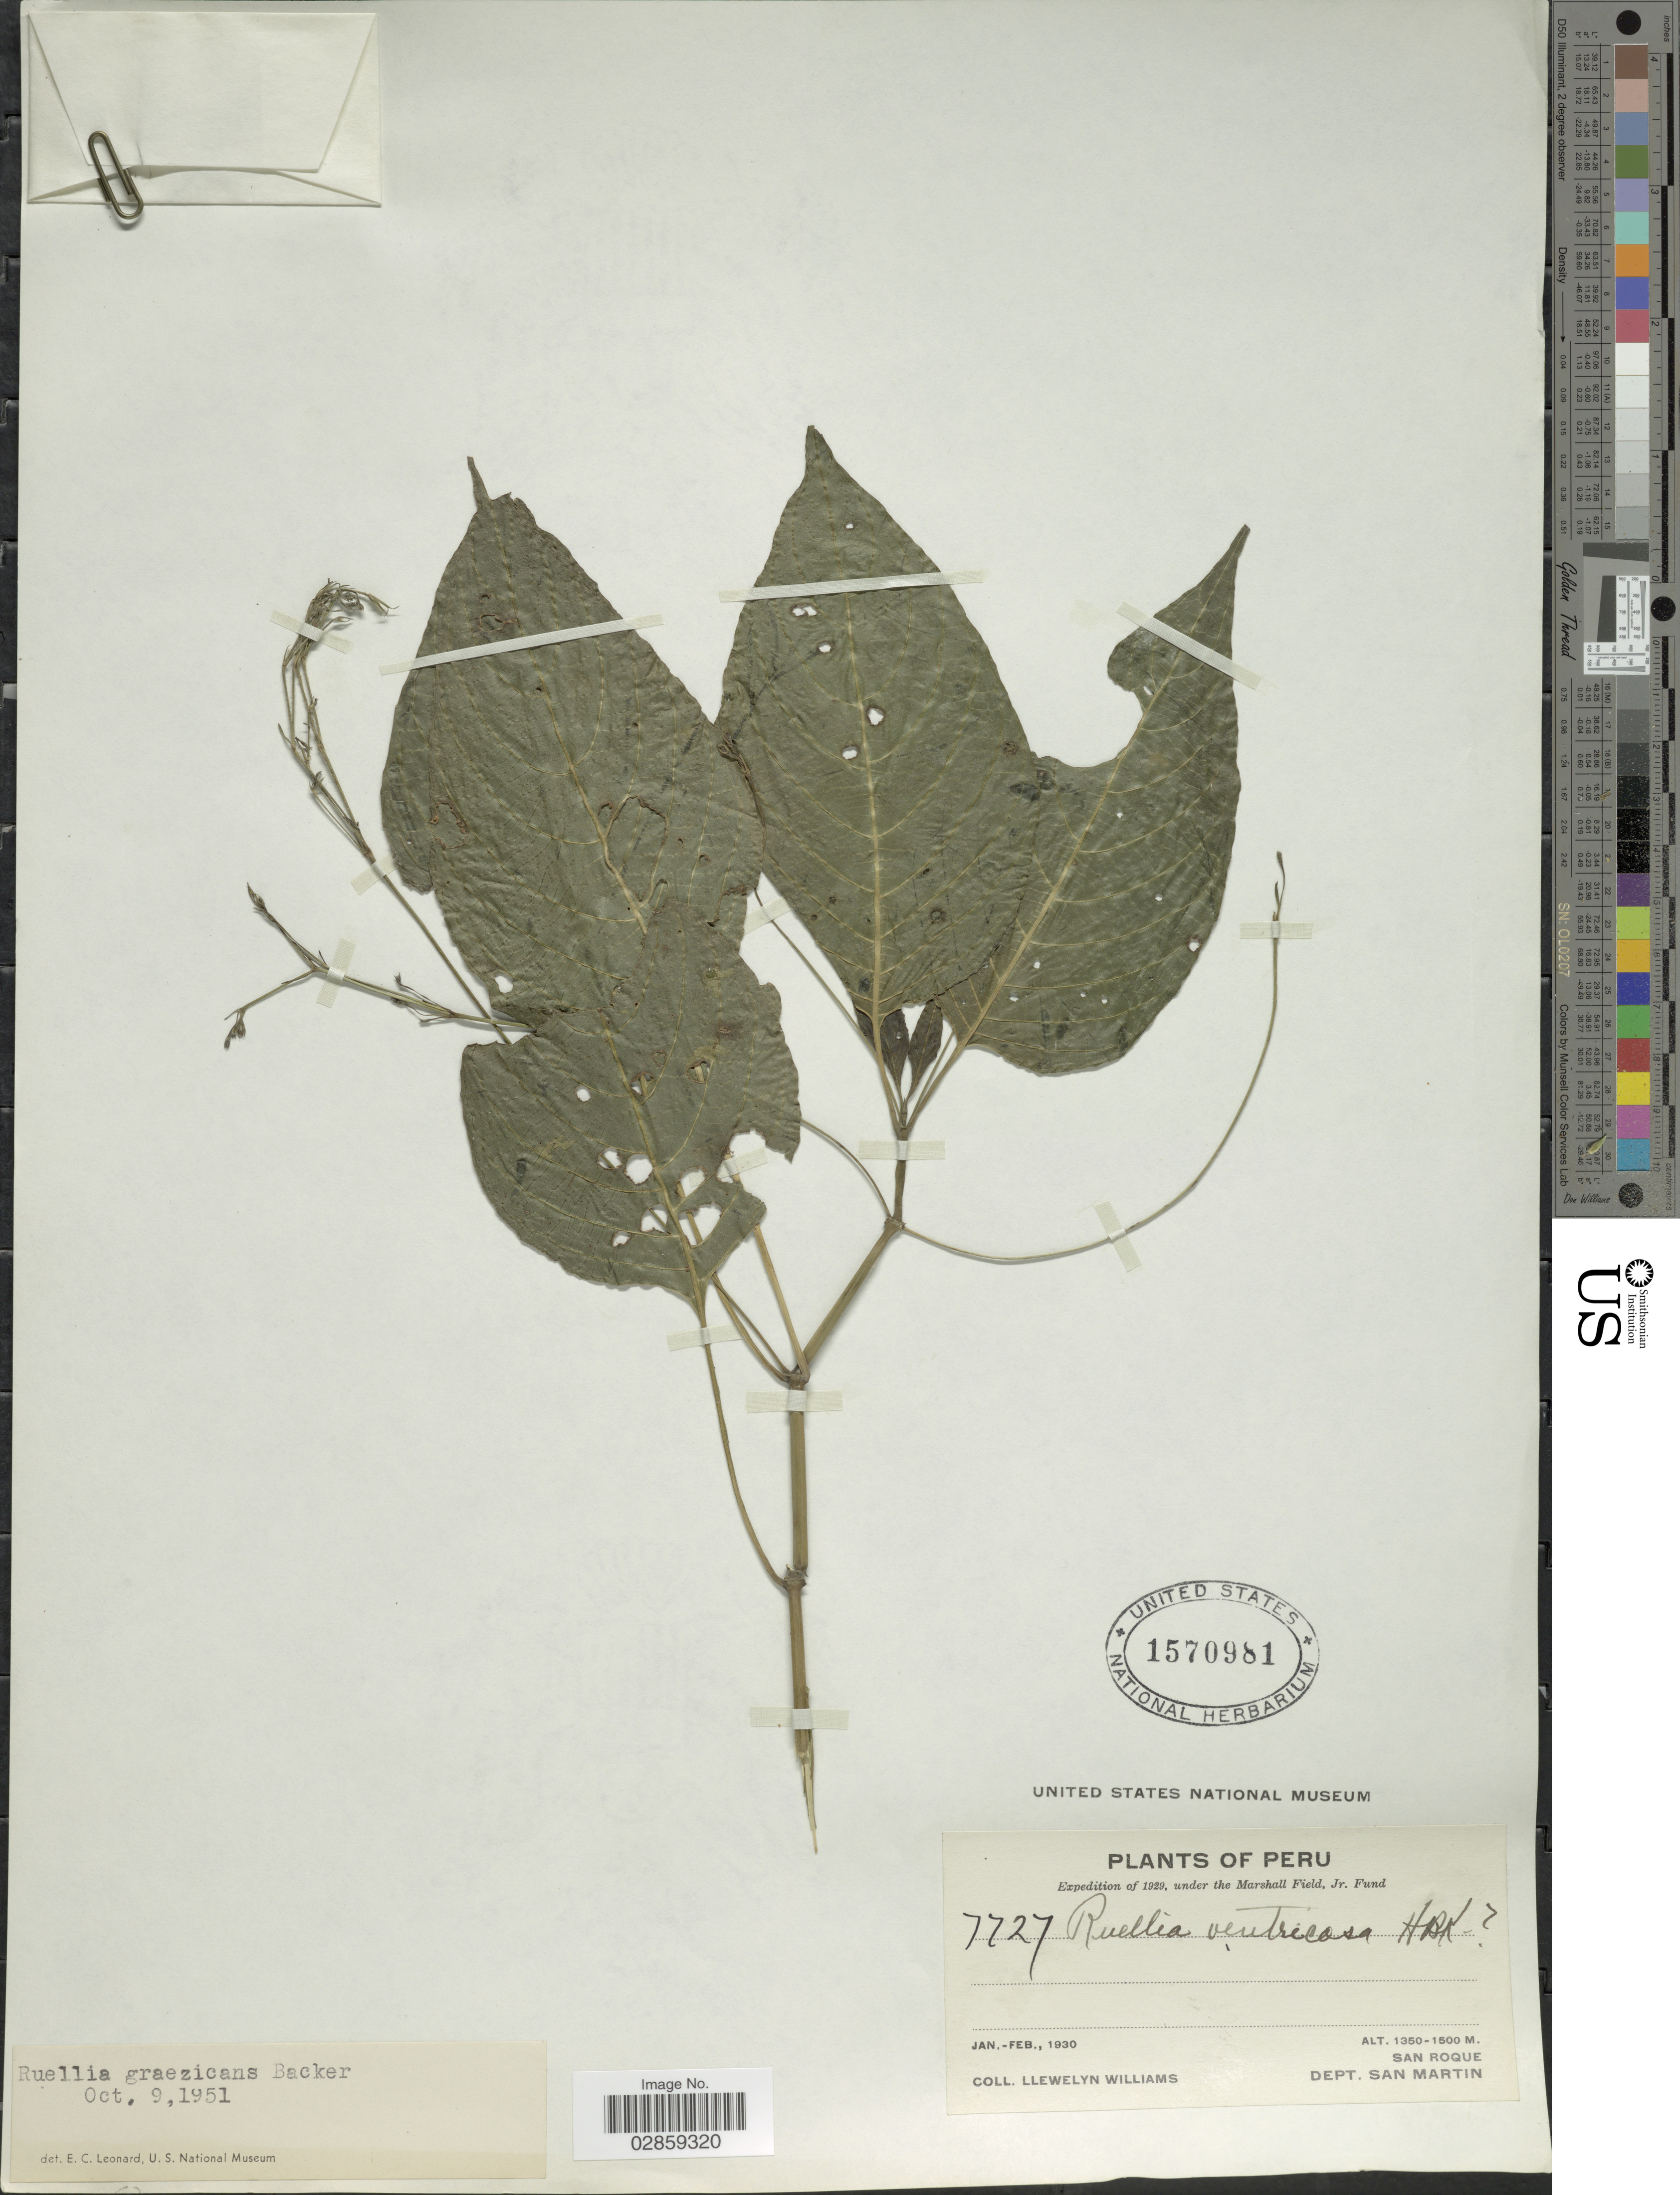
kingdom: Plantae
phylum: Tracheophyta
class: Magnoliopsida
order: Lamiales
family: Acanthaceae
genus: Ruellia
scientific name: Ruellia brevifolia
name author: (Pohl) C. Ezcurra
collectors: Ll. Williams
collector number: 7727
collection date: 1930-01/1930-02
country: Peru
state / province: San Martín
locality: San Roque, Dep. San Martin.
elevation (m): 1350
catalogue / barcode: US 1570981